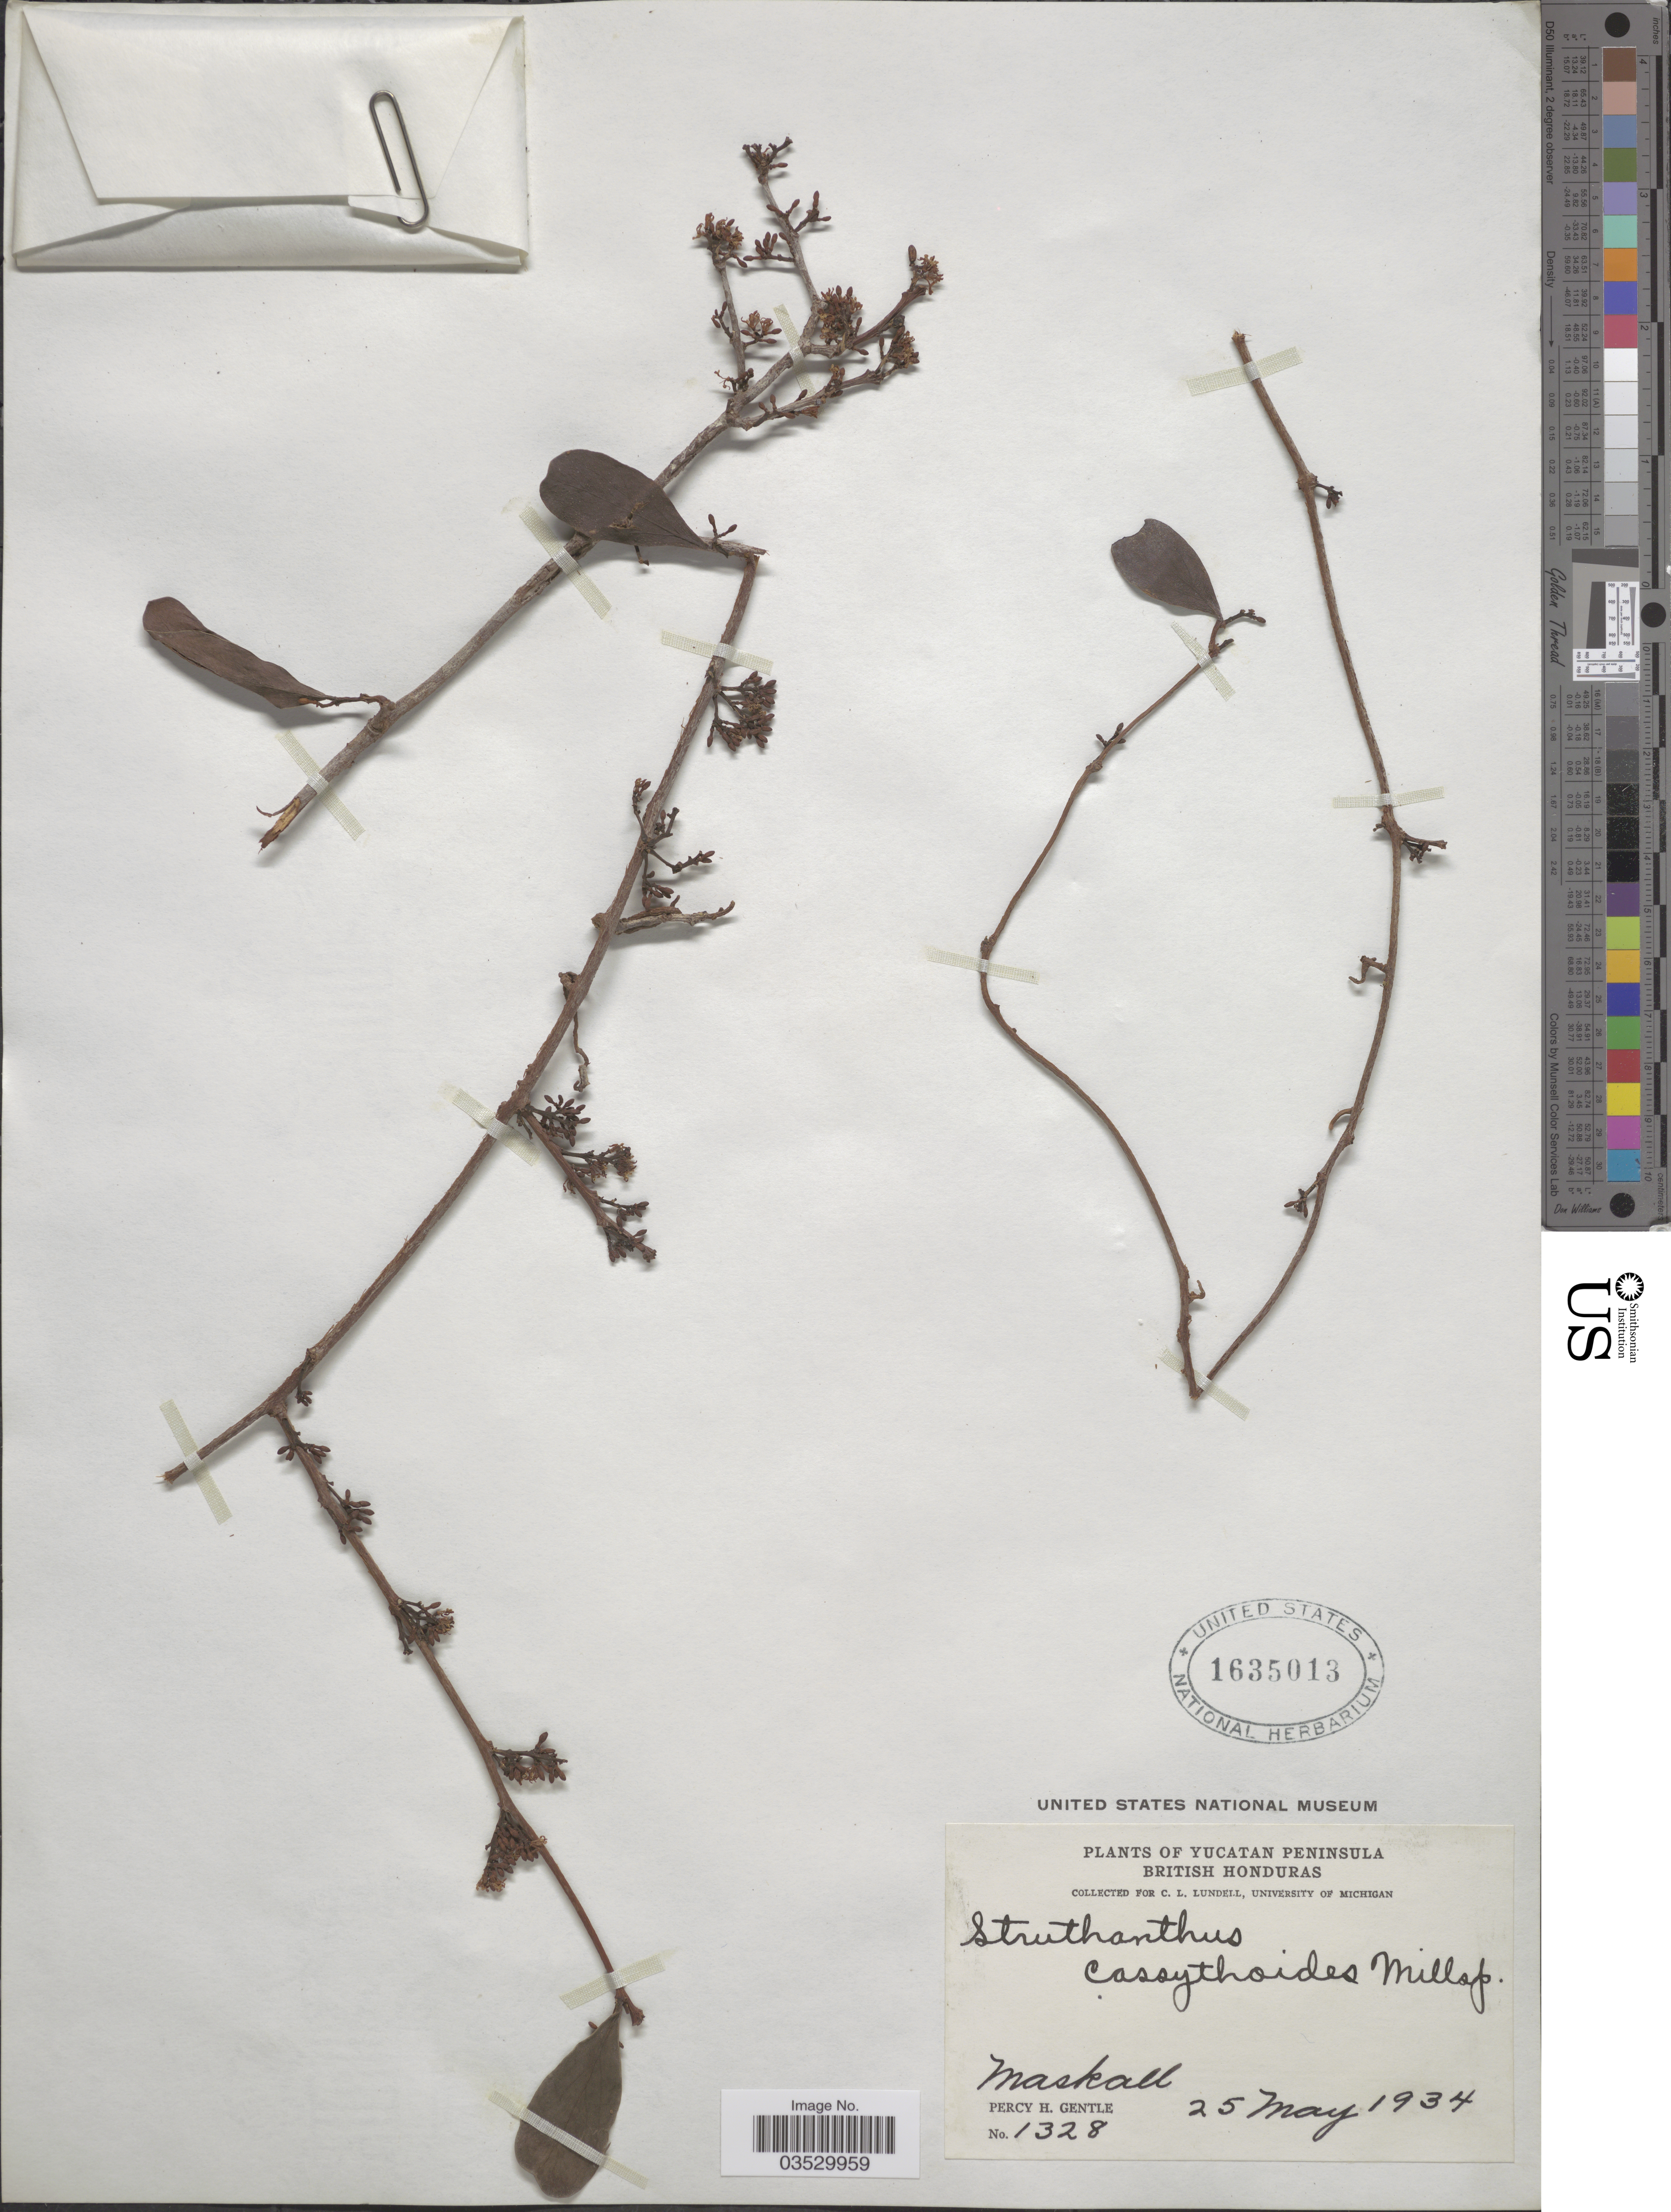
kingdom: Plantae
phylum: Tracheophyta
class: Magnoliopsida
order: Santalales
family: Loranthaceae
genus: Struthanthus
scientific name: Struthanthus cassythoides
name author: Standl.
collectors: P. H. Gentle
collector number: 1328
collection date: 1934-05-25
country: Belize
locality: Yucatan Peninsula. British Honduras. Maskall.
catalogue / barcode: US 1635013